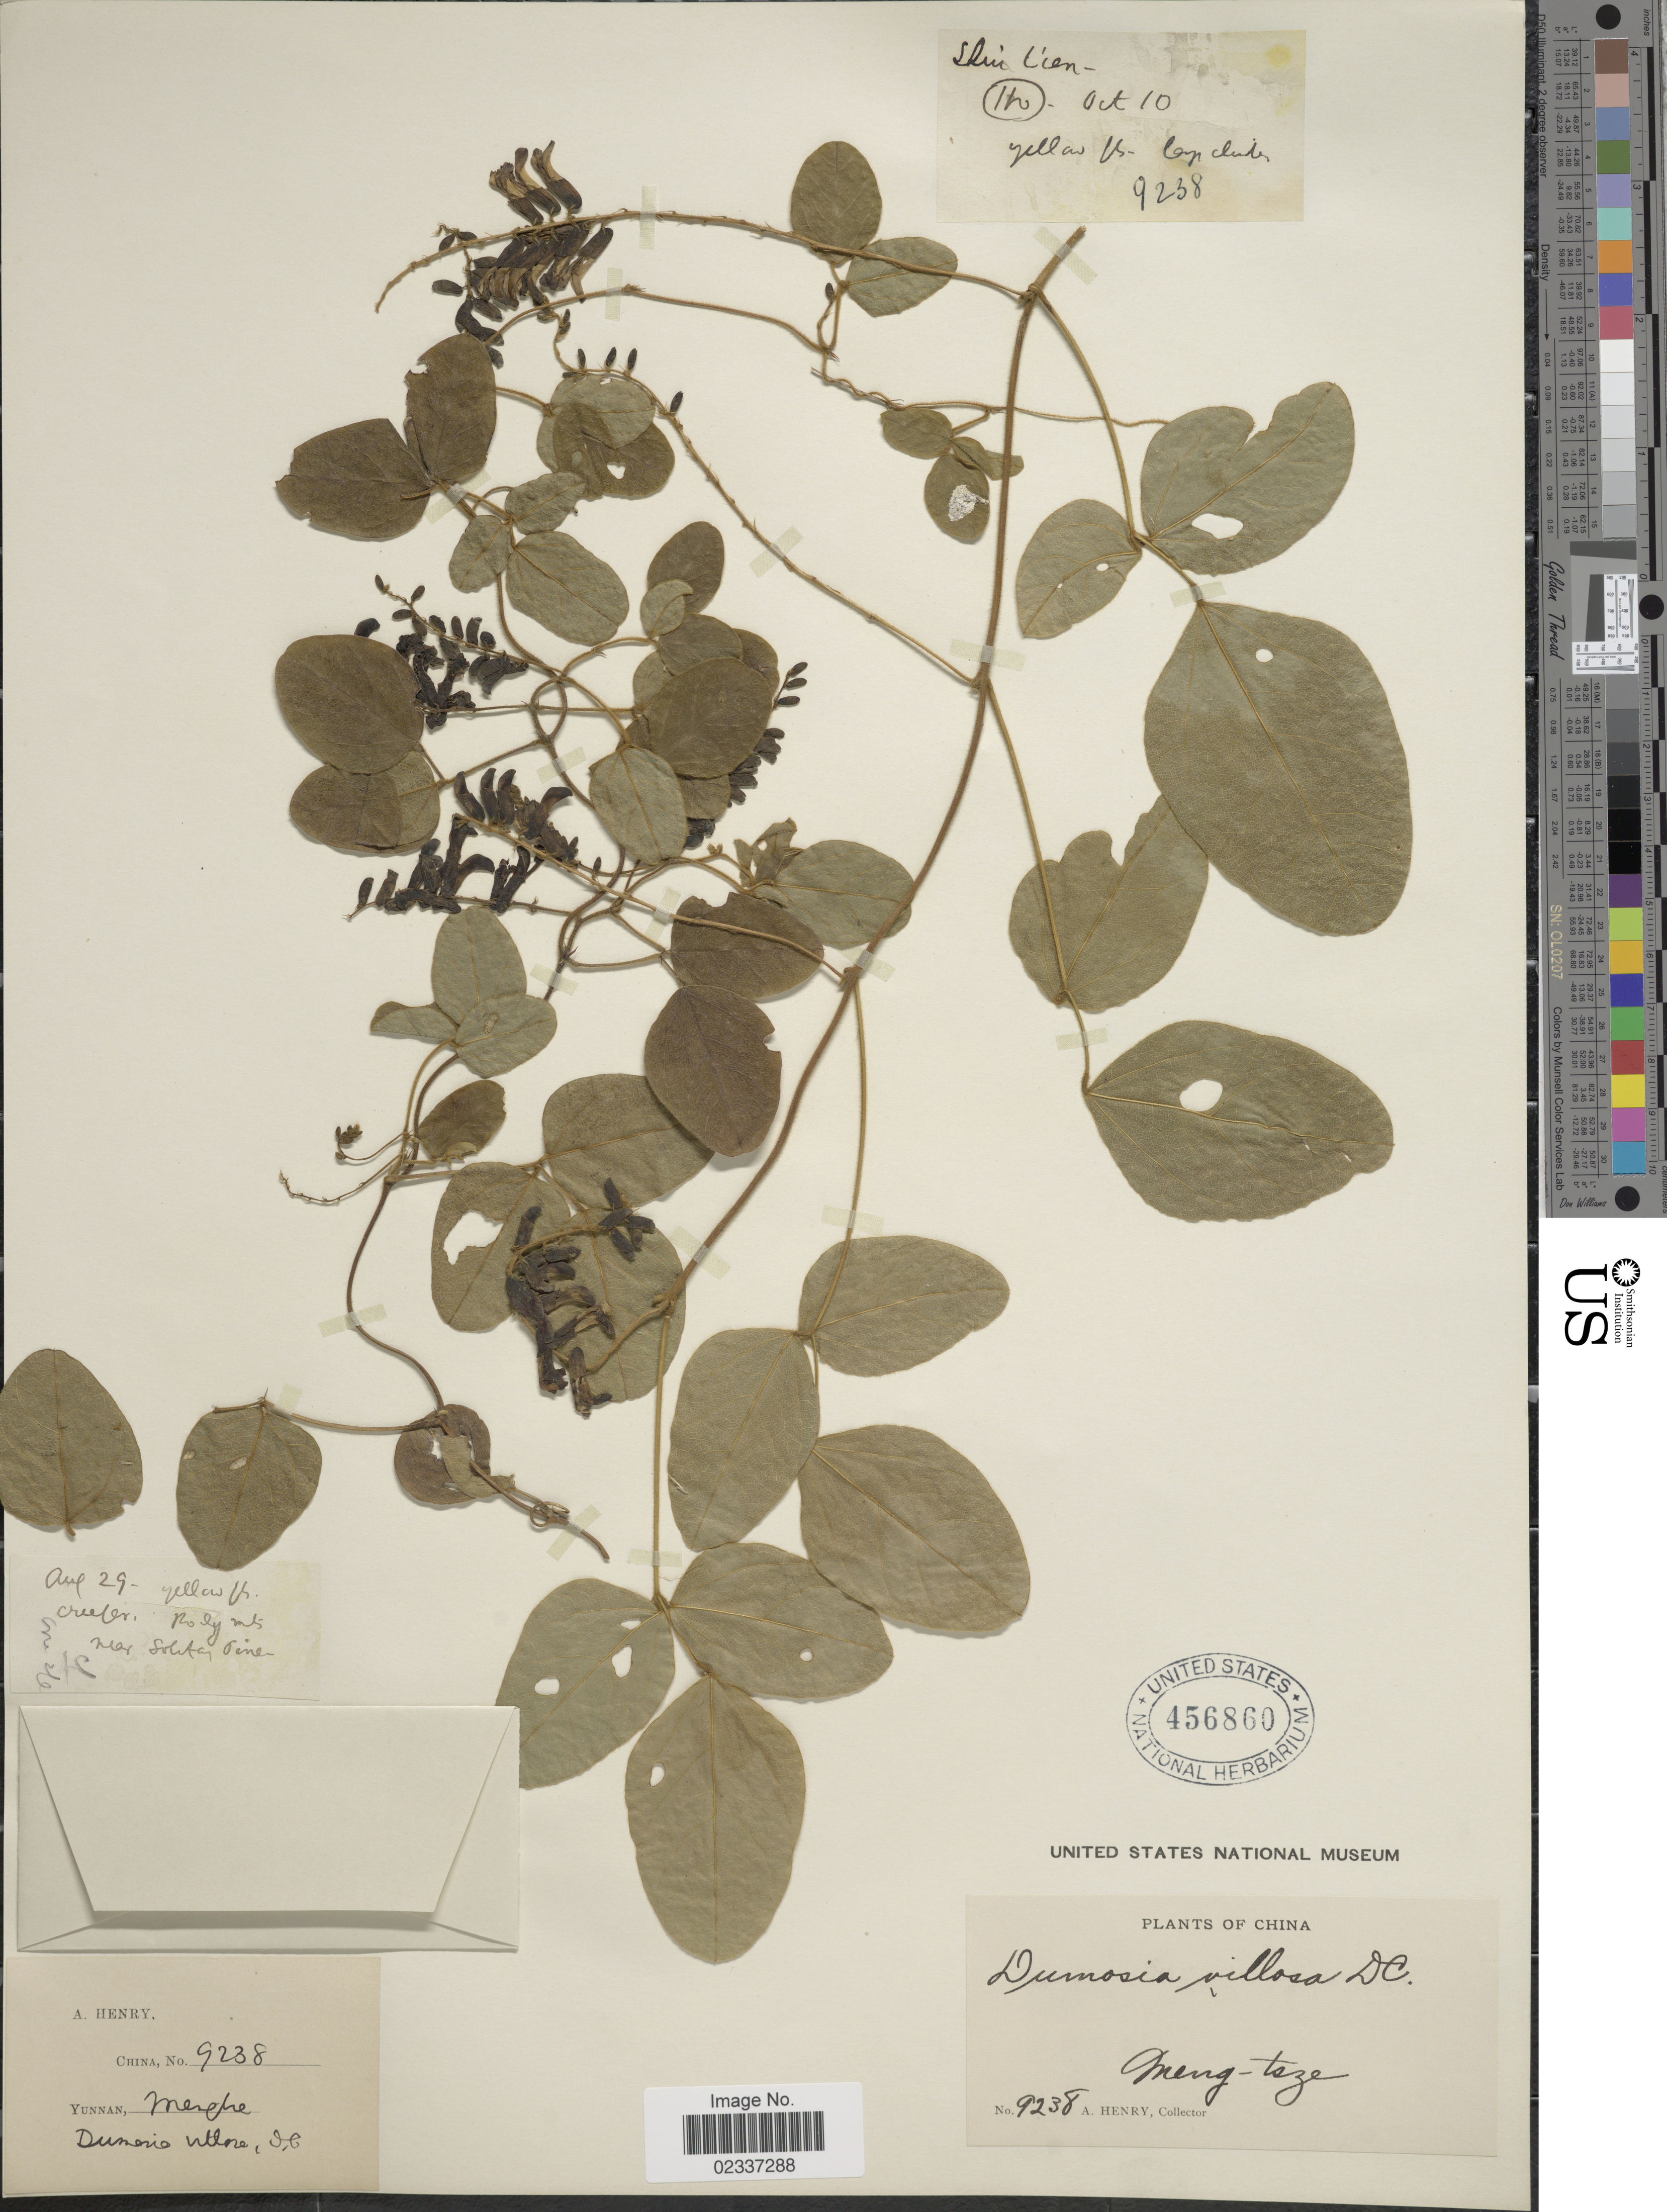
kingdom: Plantae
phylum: Tracheophyta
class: Magnoliopsida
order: Fabales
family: Fabaceae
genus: Dumasia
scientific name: Dumasia villosa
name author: DC.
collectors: A. Henry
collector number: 9238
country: China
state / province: Yunnan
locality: Yunnan, Mengtze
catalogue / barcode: US 456860